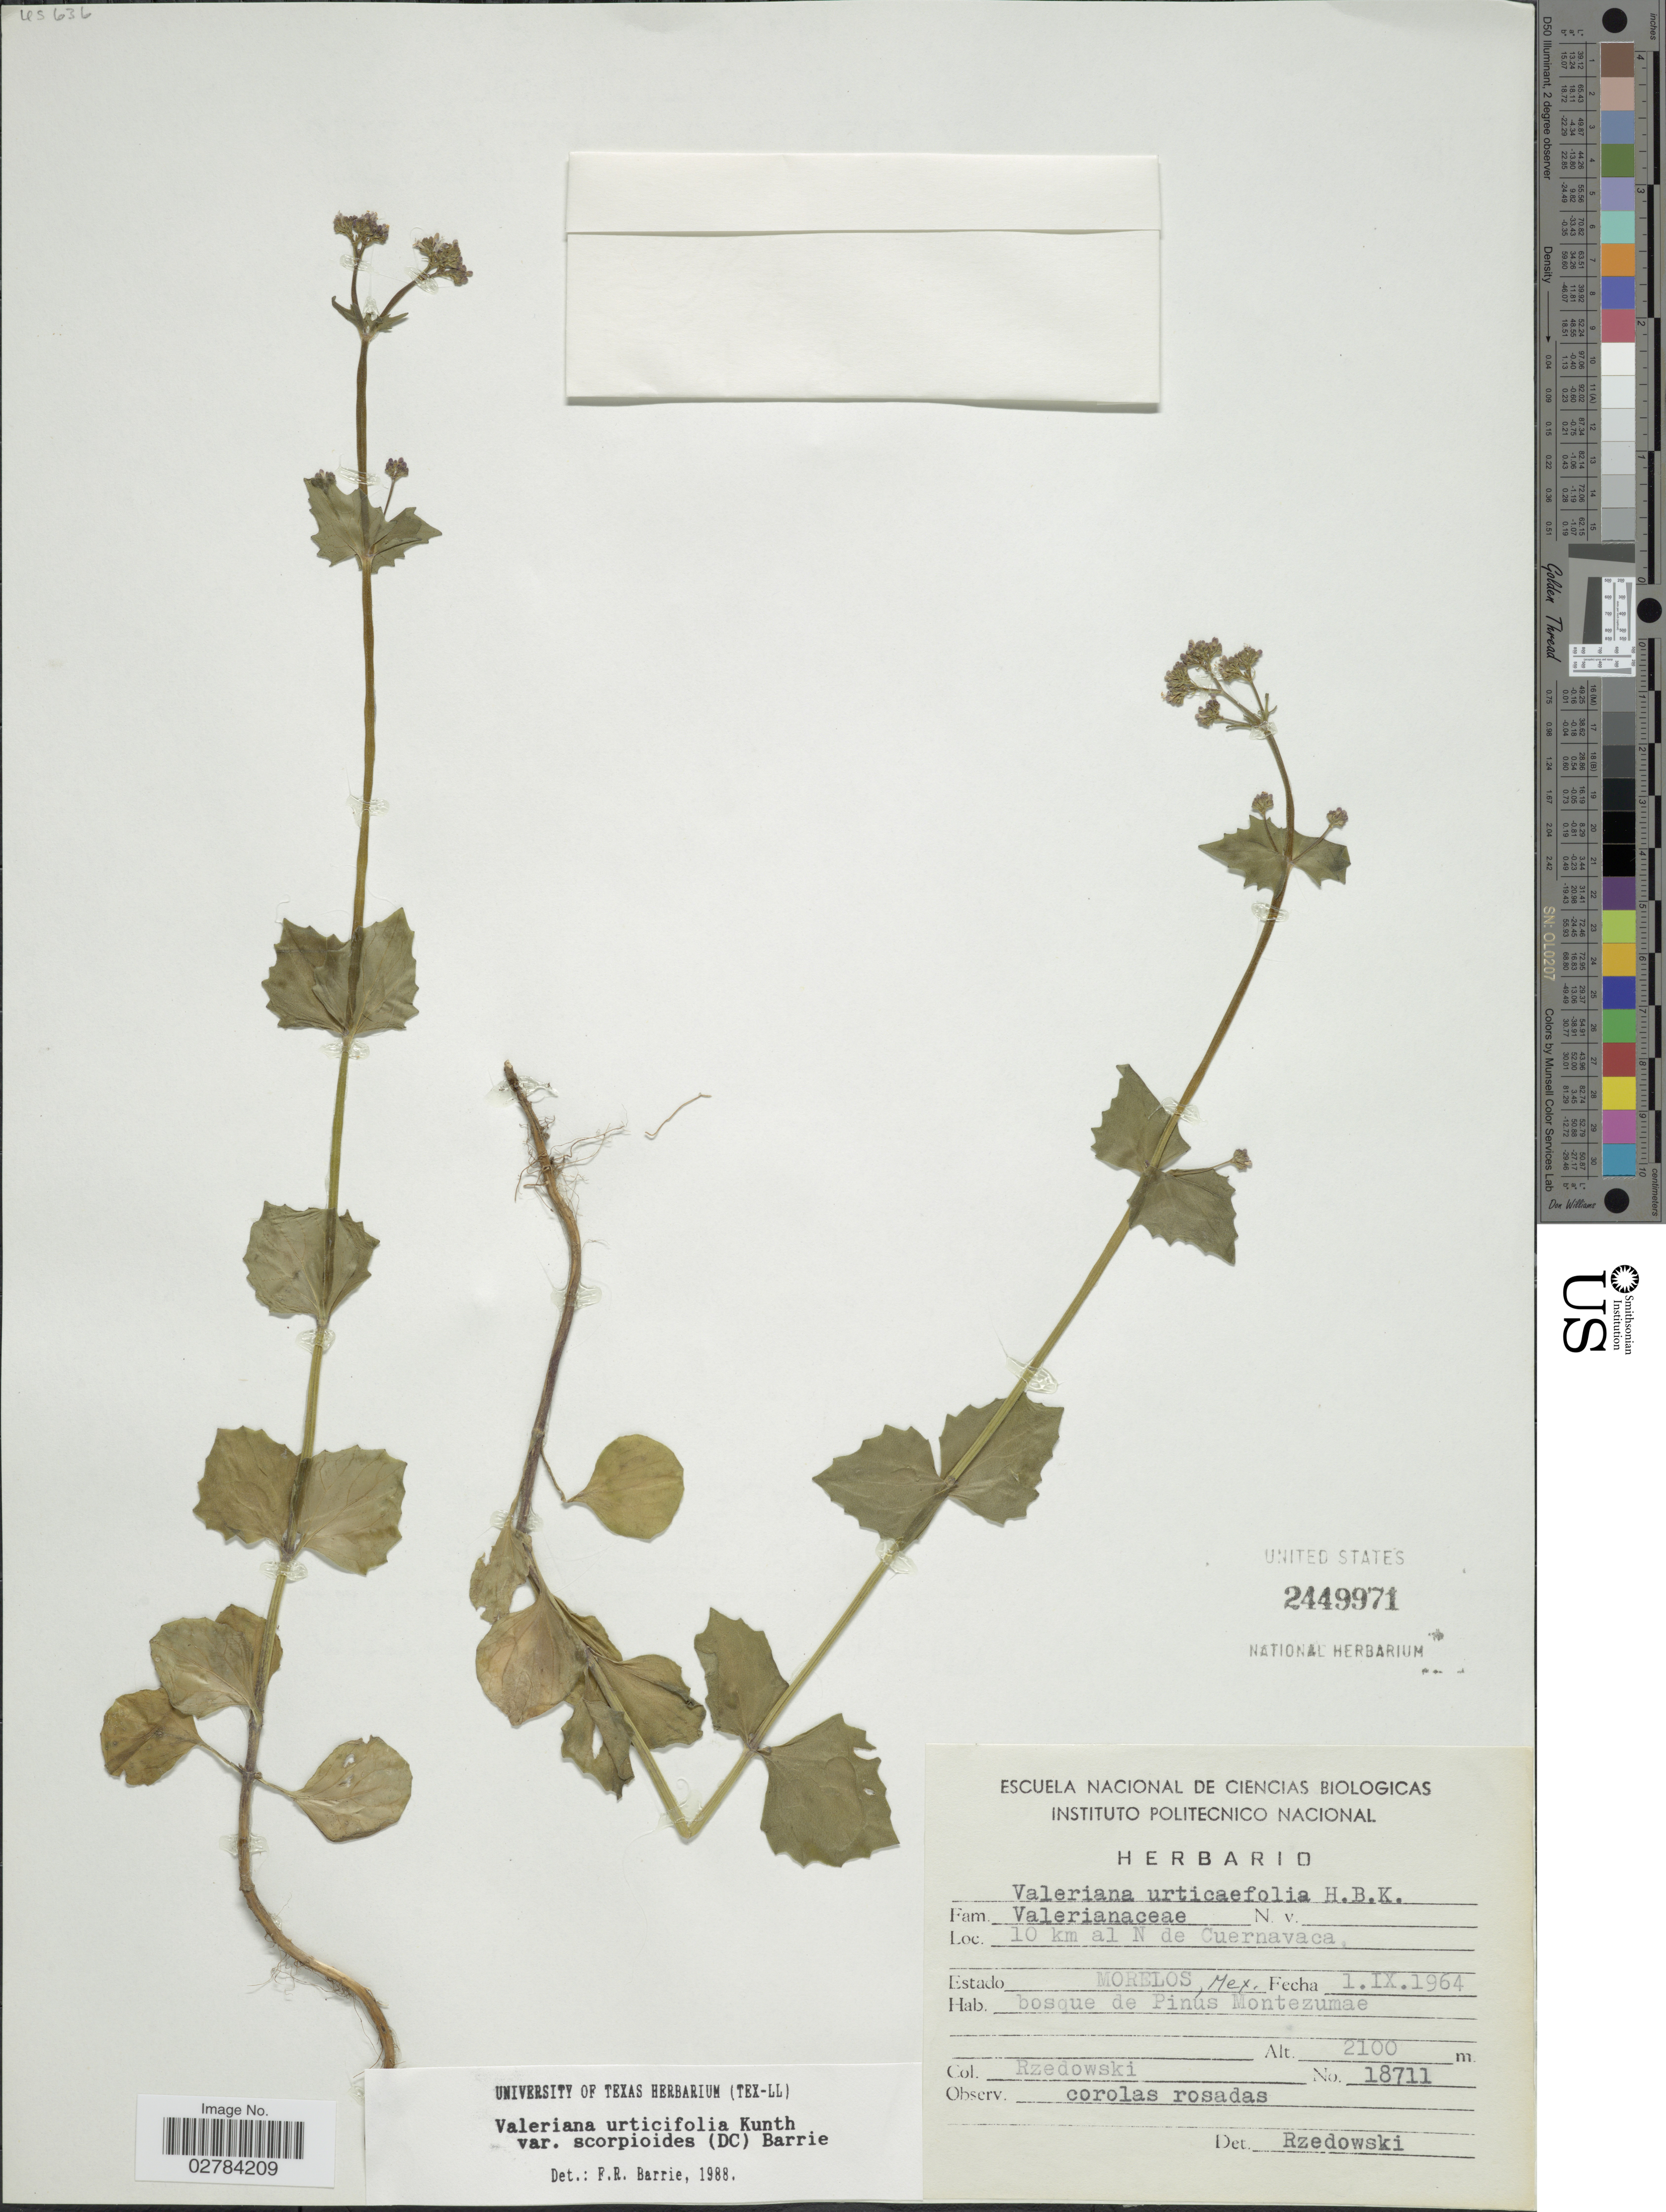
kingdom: Plantae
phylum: Tracheophyta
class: Magnoliopsida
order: Dipsacales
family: Caprifoliaceae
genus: Valeriana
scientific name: Valeriana urticifolia var. scorpioides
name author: (DC.) Barrie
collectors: Rzedowski, --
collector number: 18711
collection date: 1964-09-01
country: Mexico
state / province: Morelos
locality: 10 km al N de Cuernavaca.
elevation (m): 2100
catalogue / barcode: US 2449971